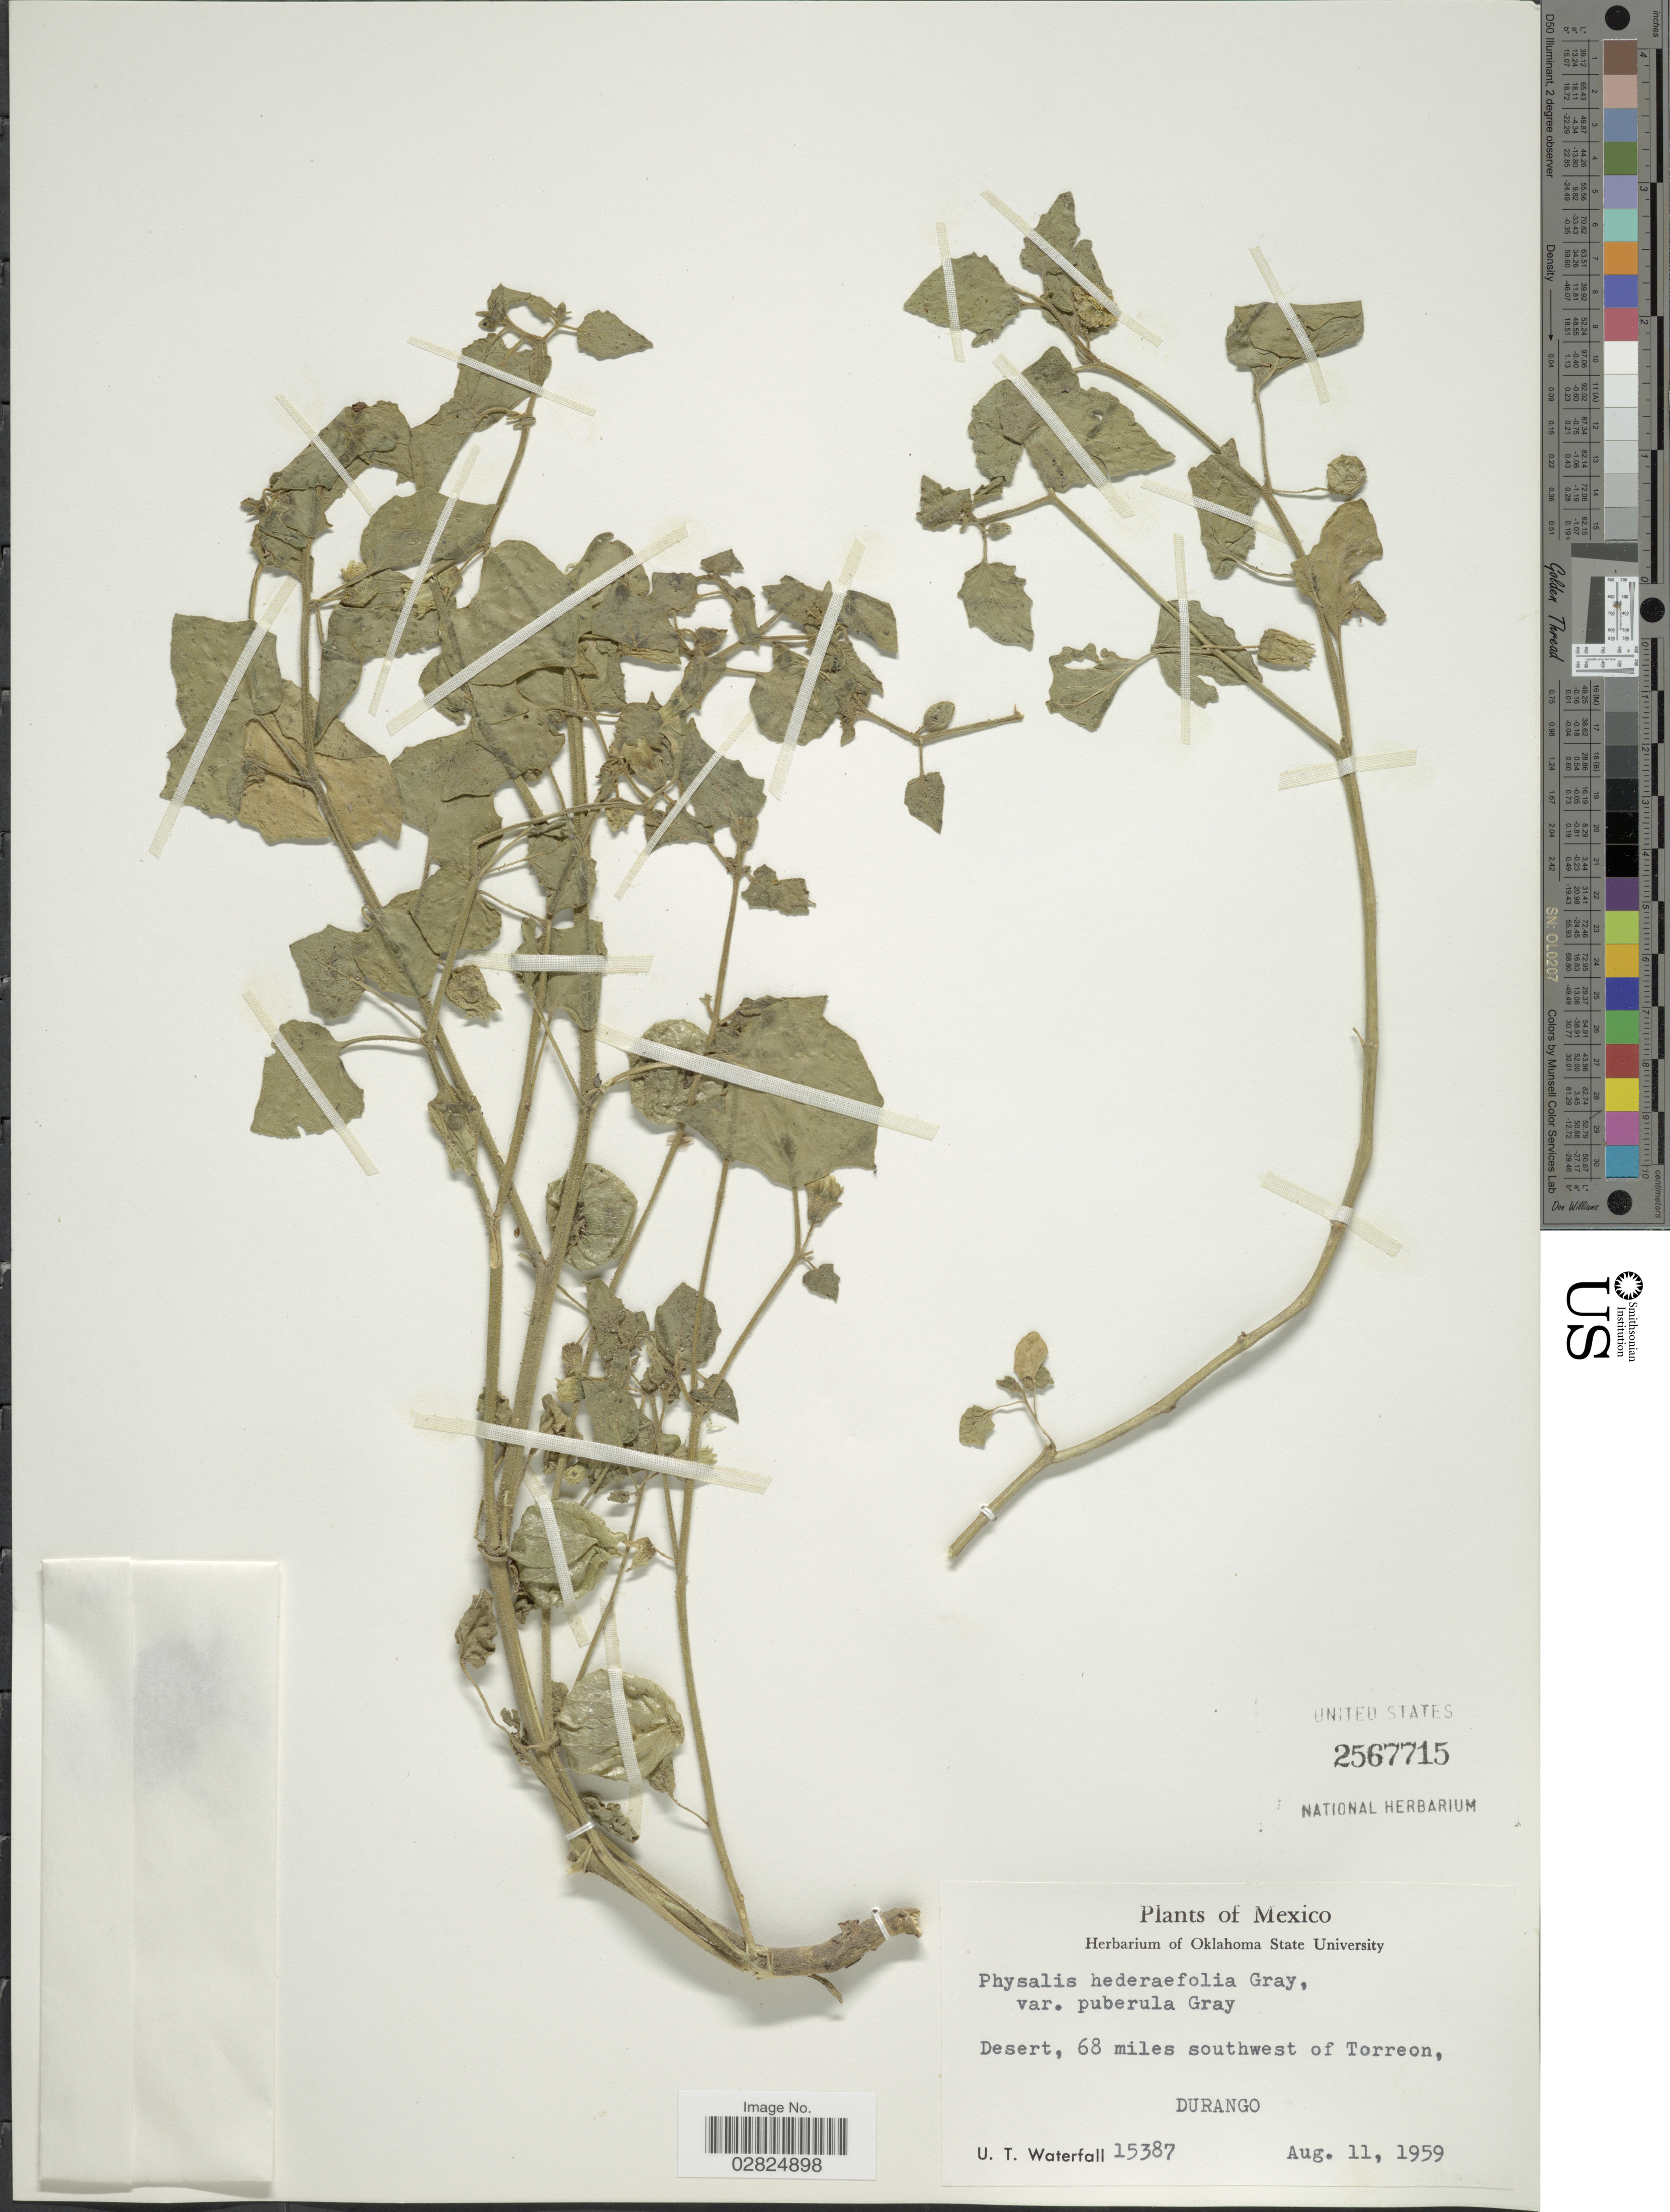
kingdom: Plantae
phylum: Tracheophyta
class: Magnoliopsida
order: Solanales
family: Solanaceae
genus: Physalis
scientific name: Physalis hederifolia var. puberula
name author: A. Gray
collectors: U. T. Waterfall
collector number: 15387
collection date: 1959-08-11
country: Mexico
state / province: Durango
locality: Desert, 68 miles southwest of Torreon.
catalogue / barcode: US 2567715